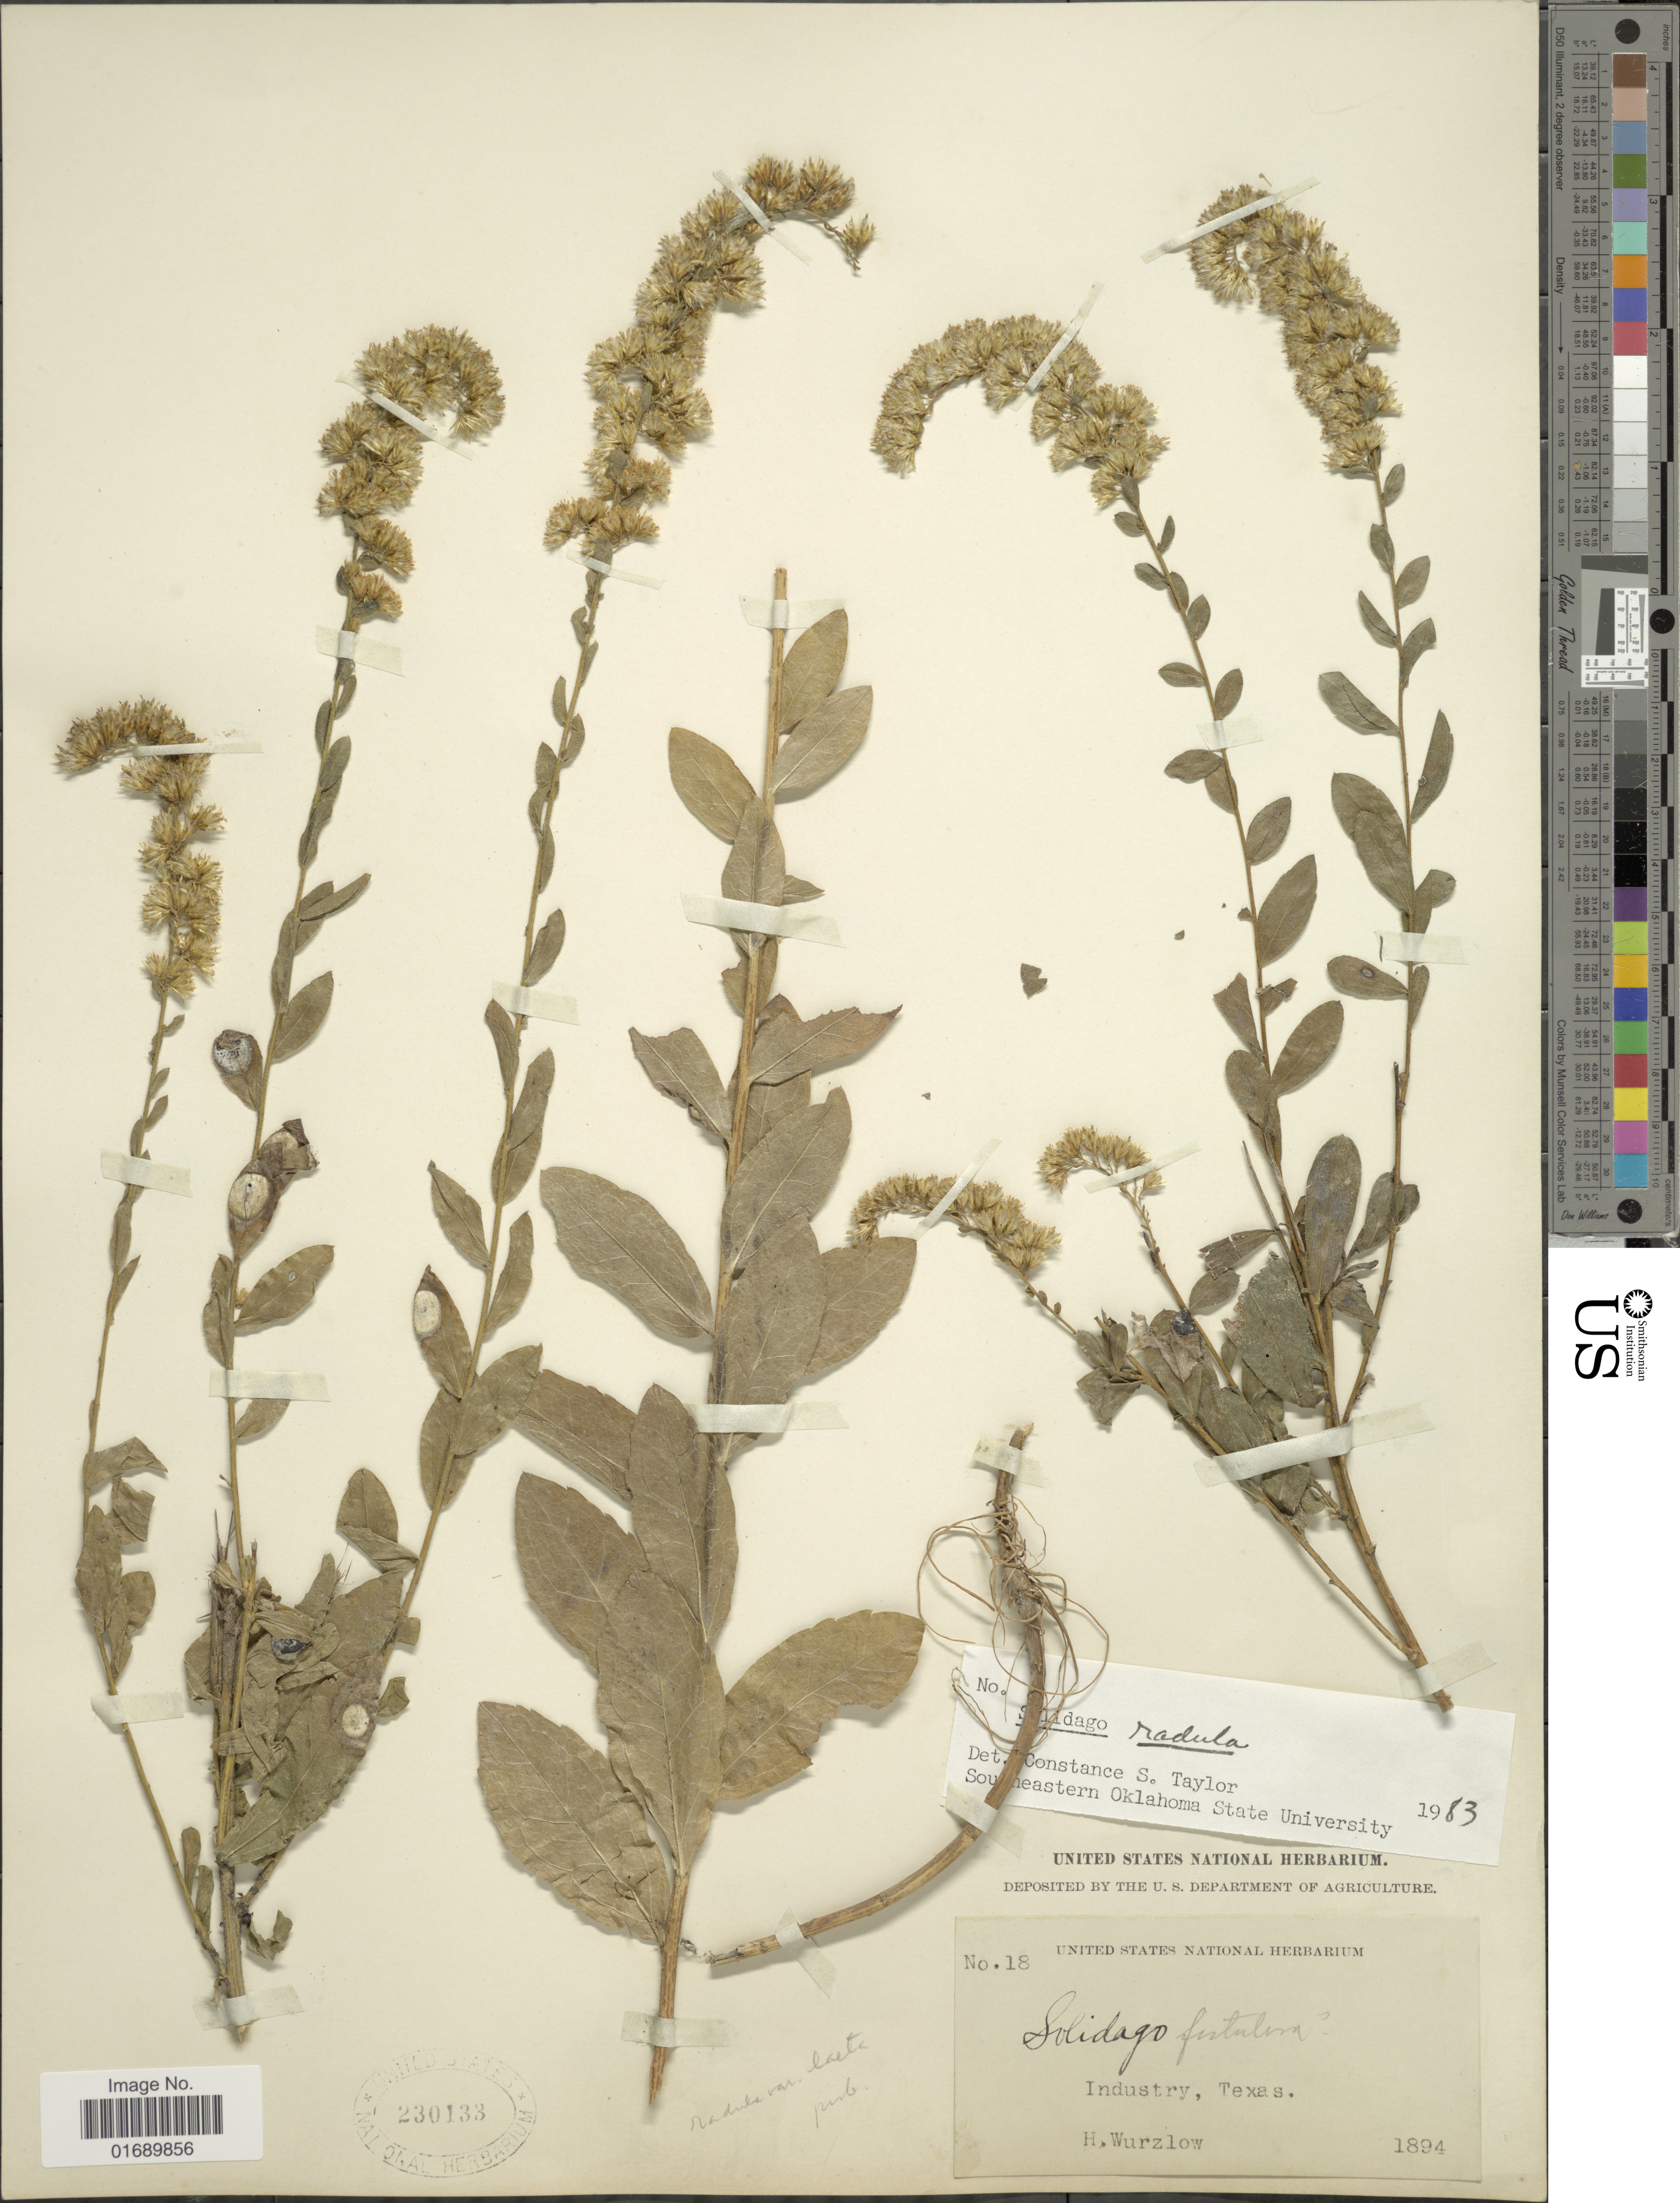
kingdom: Plantae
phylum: Tracheophyta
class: Magnoliopsida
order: Asterales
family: Asteraceae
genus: Solidago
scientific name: Solidago radula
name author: Nutt.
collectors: H. Wurzlow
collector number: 18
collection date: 1894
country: United States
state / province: Texas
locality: Industry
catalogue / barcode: US 230133